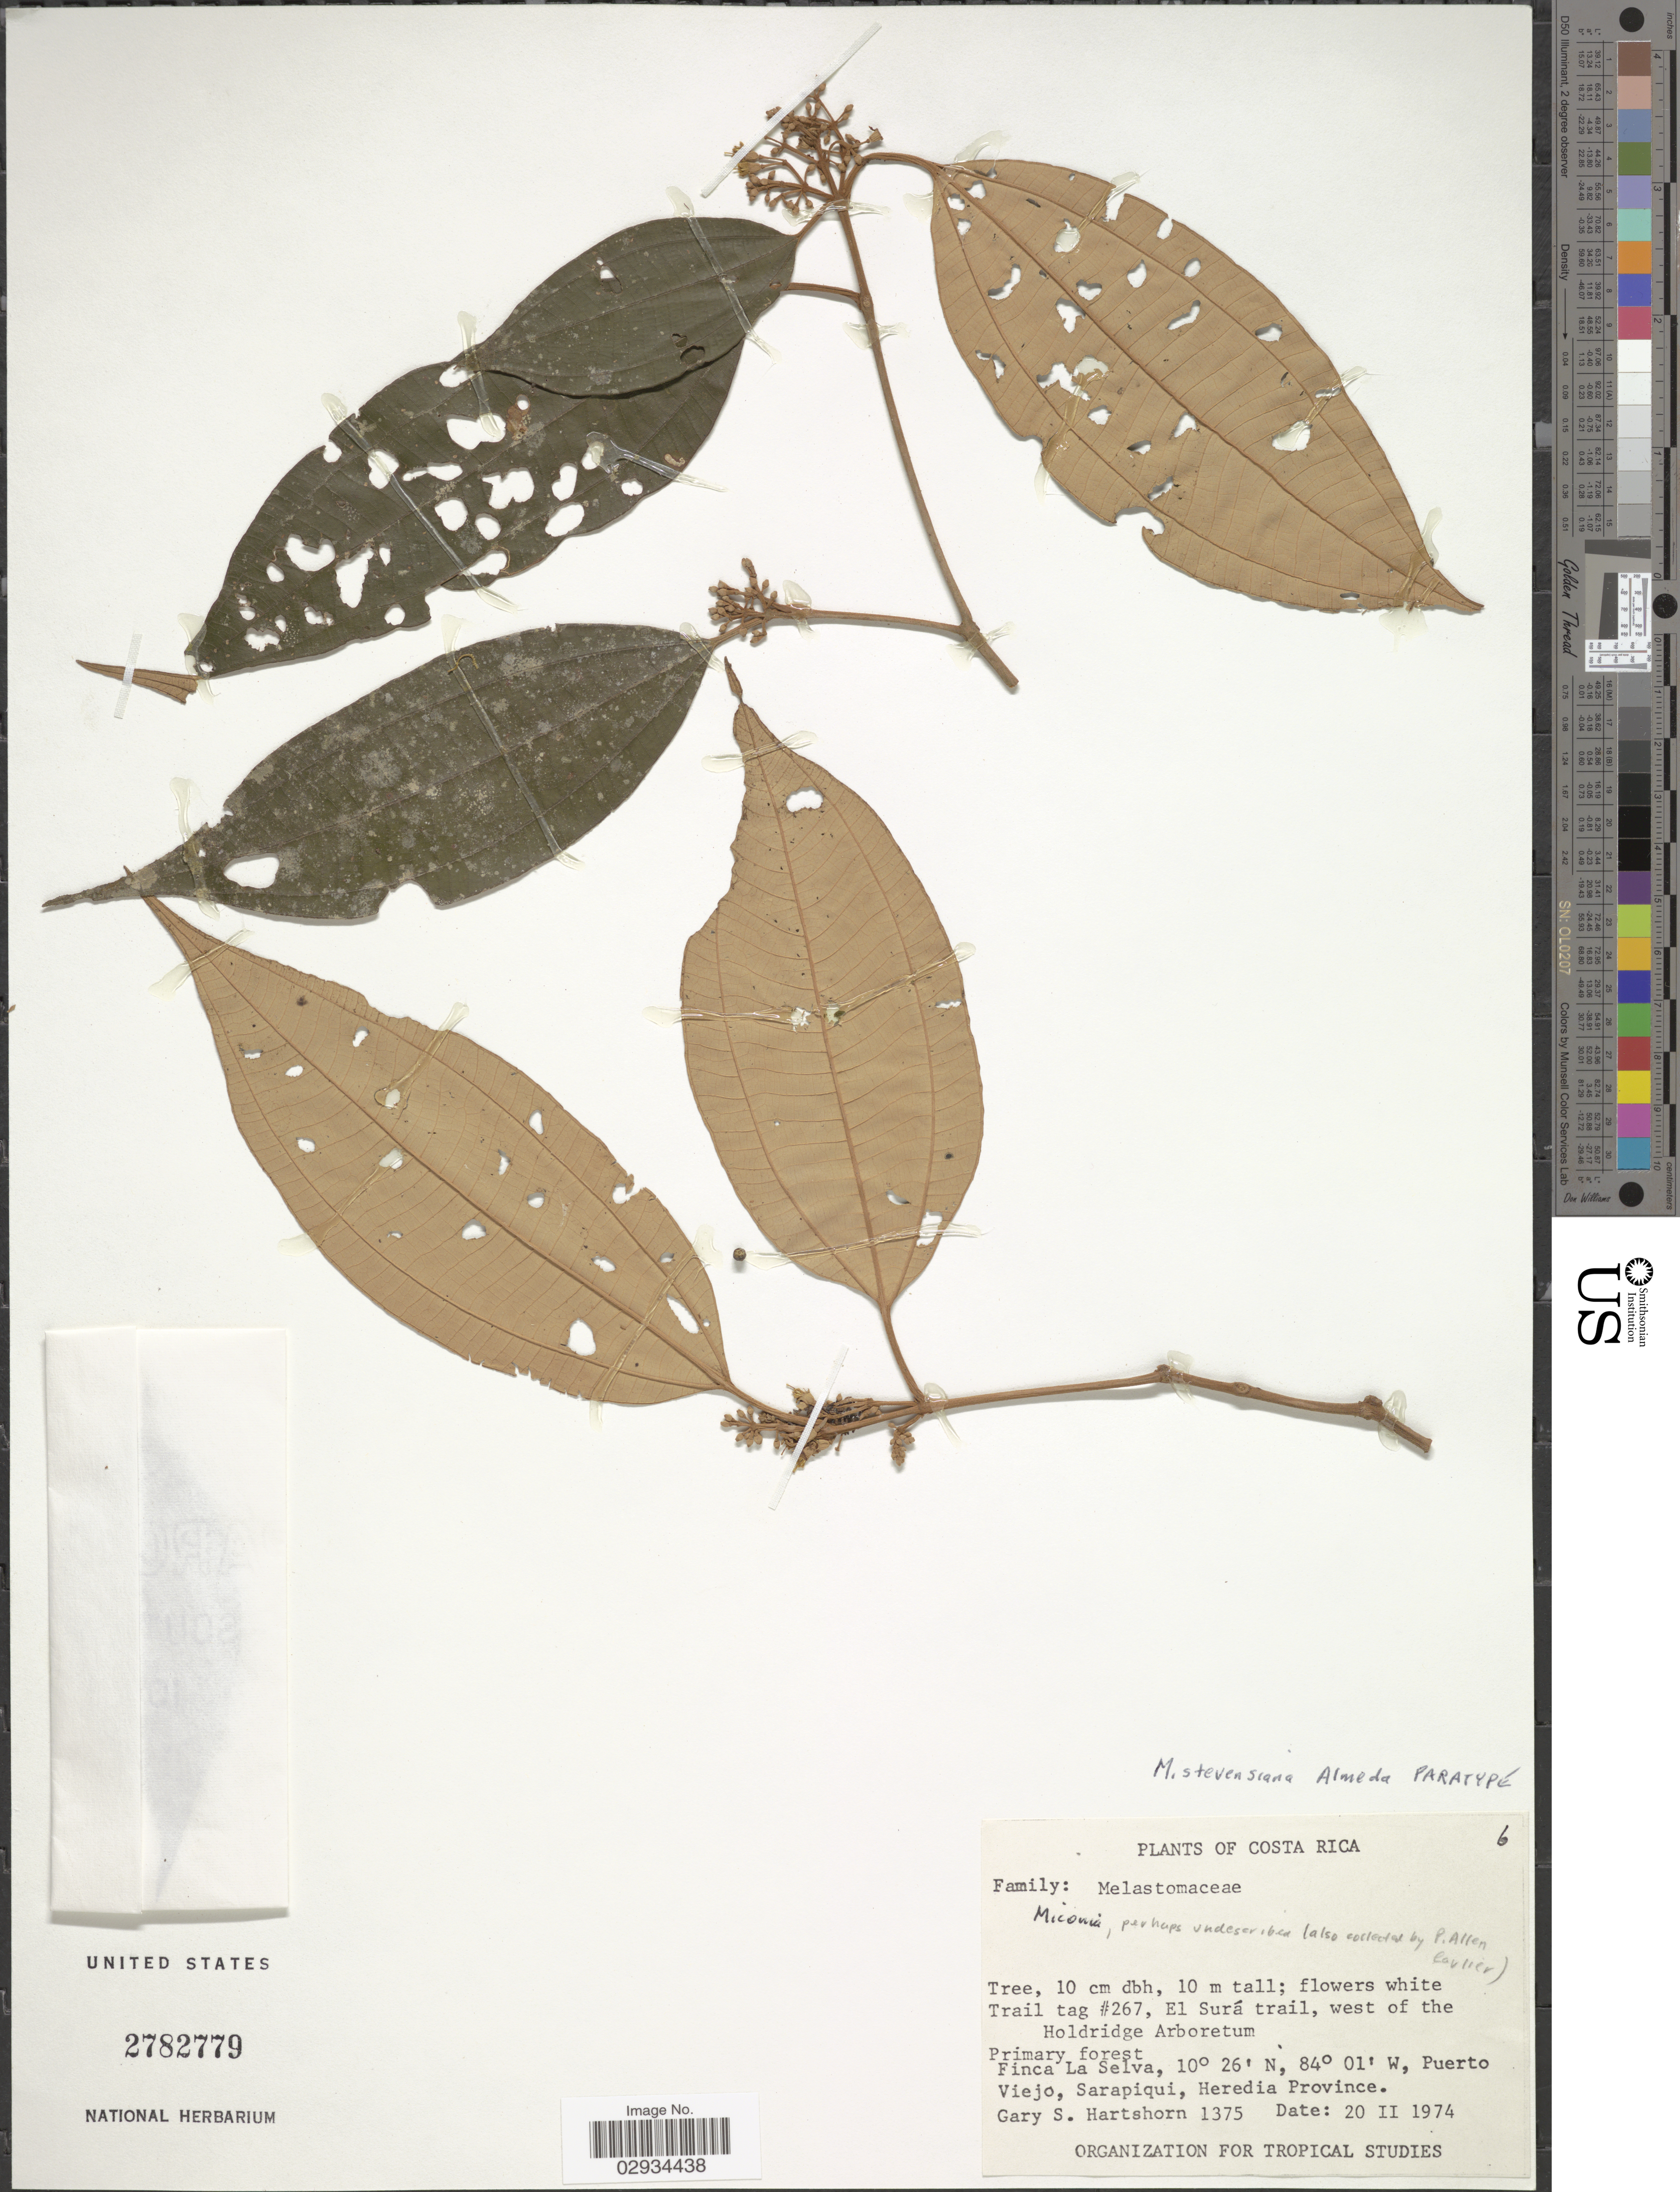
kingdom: Plantae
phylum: Tracheophyta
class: Magnoliopsida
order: Myrtales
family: Melastomataceae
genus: Miconia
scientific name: Miconia stevensiana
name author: Almeda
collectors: G. Hartshorn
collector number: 1375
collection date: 1974-02-20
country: Costa Rica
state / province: Heredia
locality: El Surá trail, west of the Holdridge Arboretum. Finca La Selva, Puerto Viejo, Sarapiqui.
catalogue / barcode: US 2782779